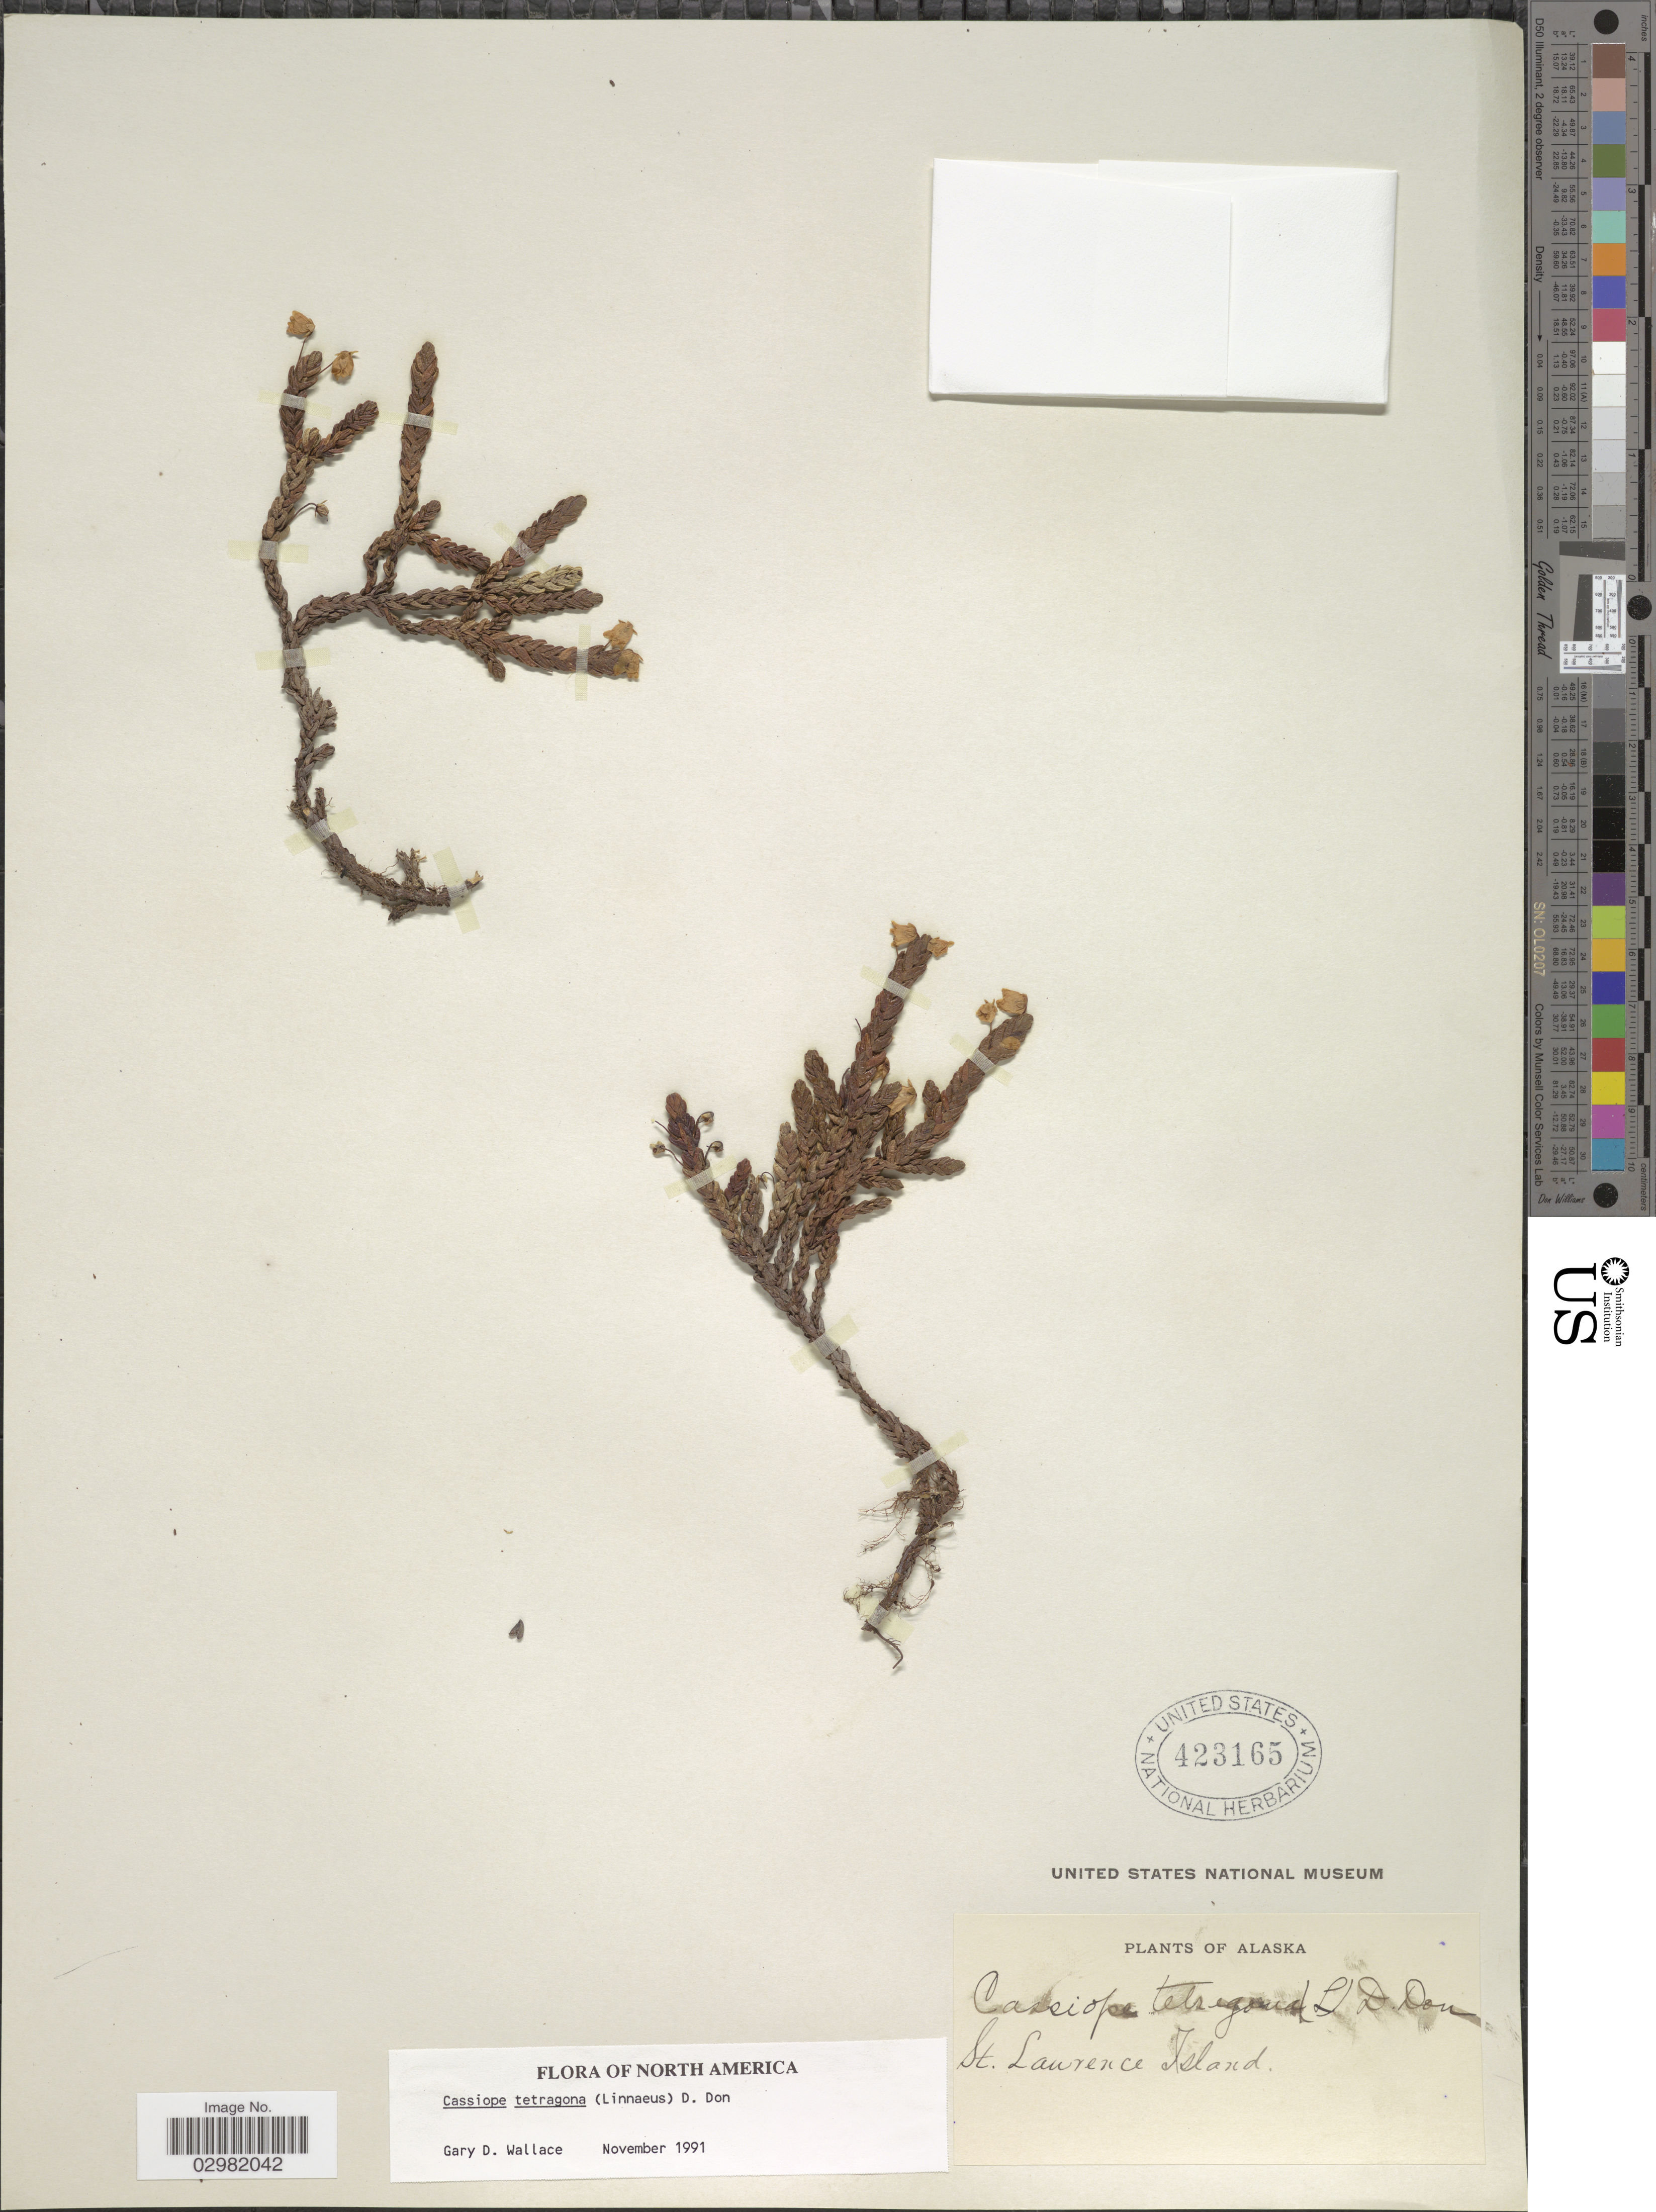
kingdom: Plantae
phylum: Tracheophyta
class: Magnoliopsida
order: Ericales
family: Ericaceae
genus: Cassiope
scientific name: Cassiope tetragona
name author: (L.) D. Don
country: United States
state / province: Alaska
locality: St. Laurence Island.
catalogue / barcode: US 423165